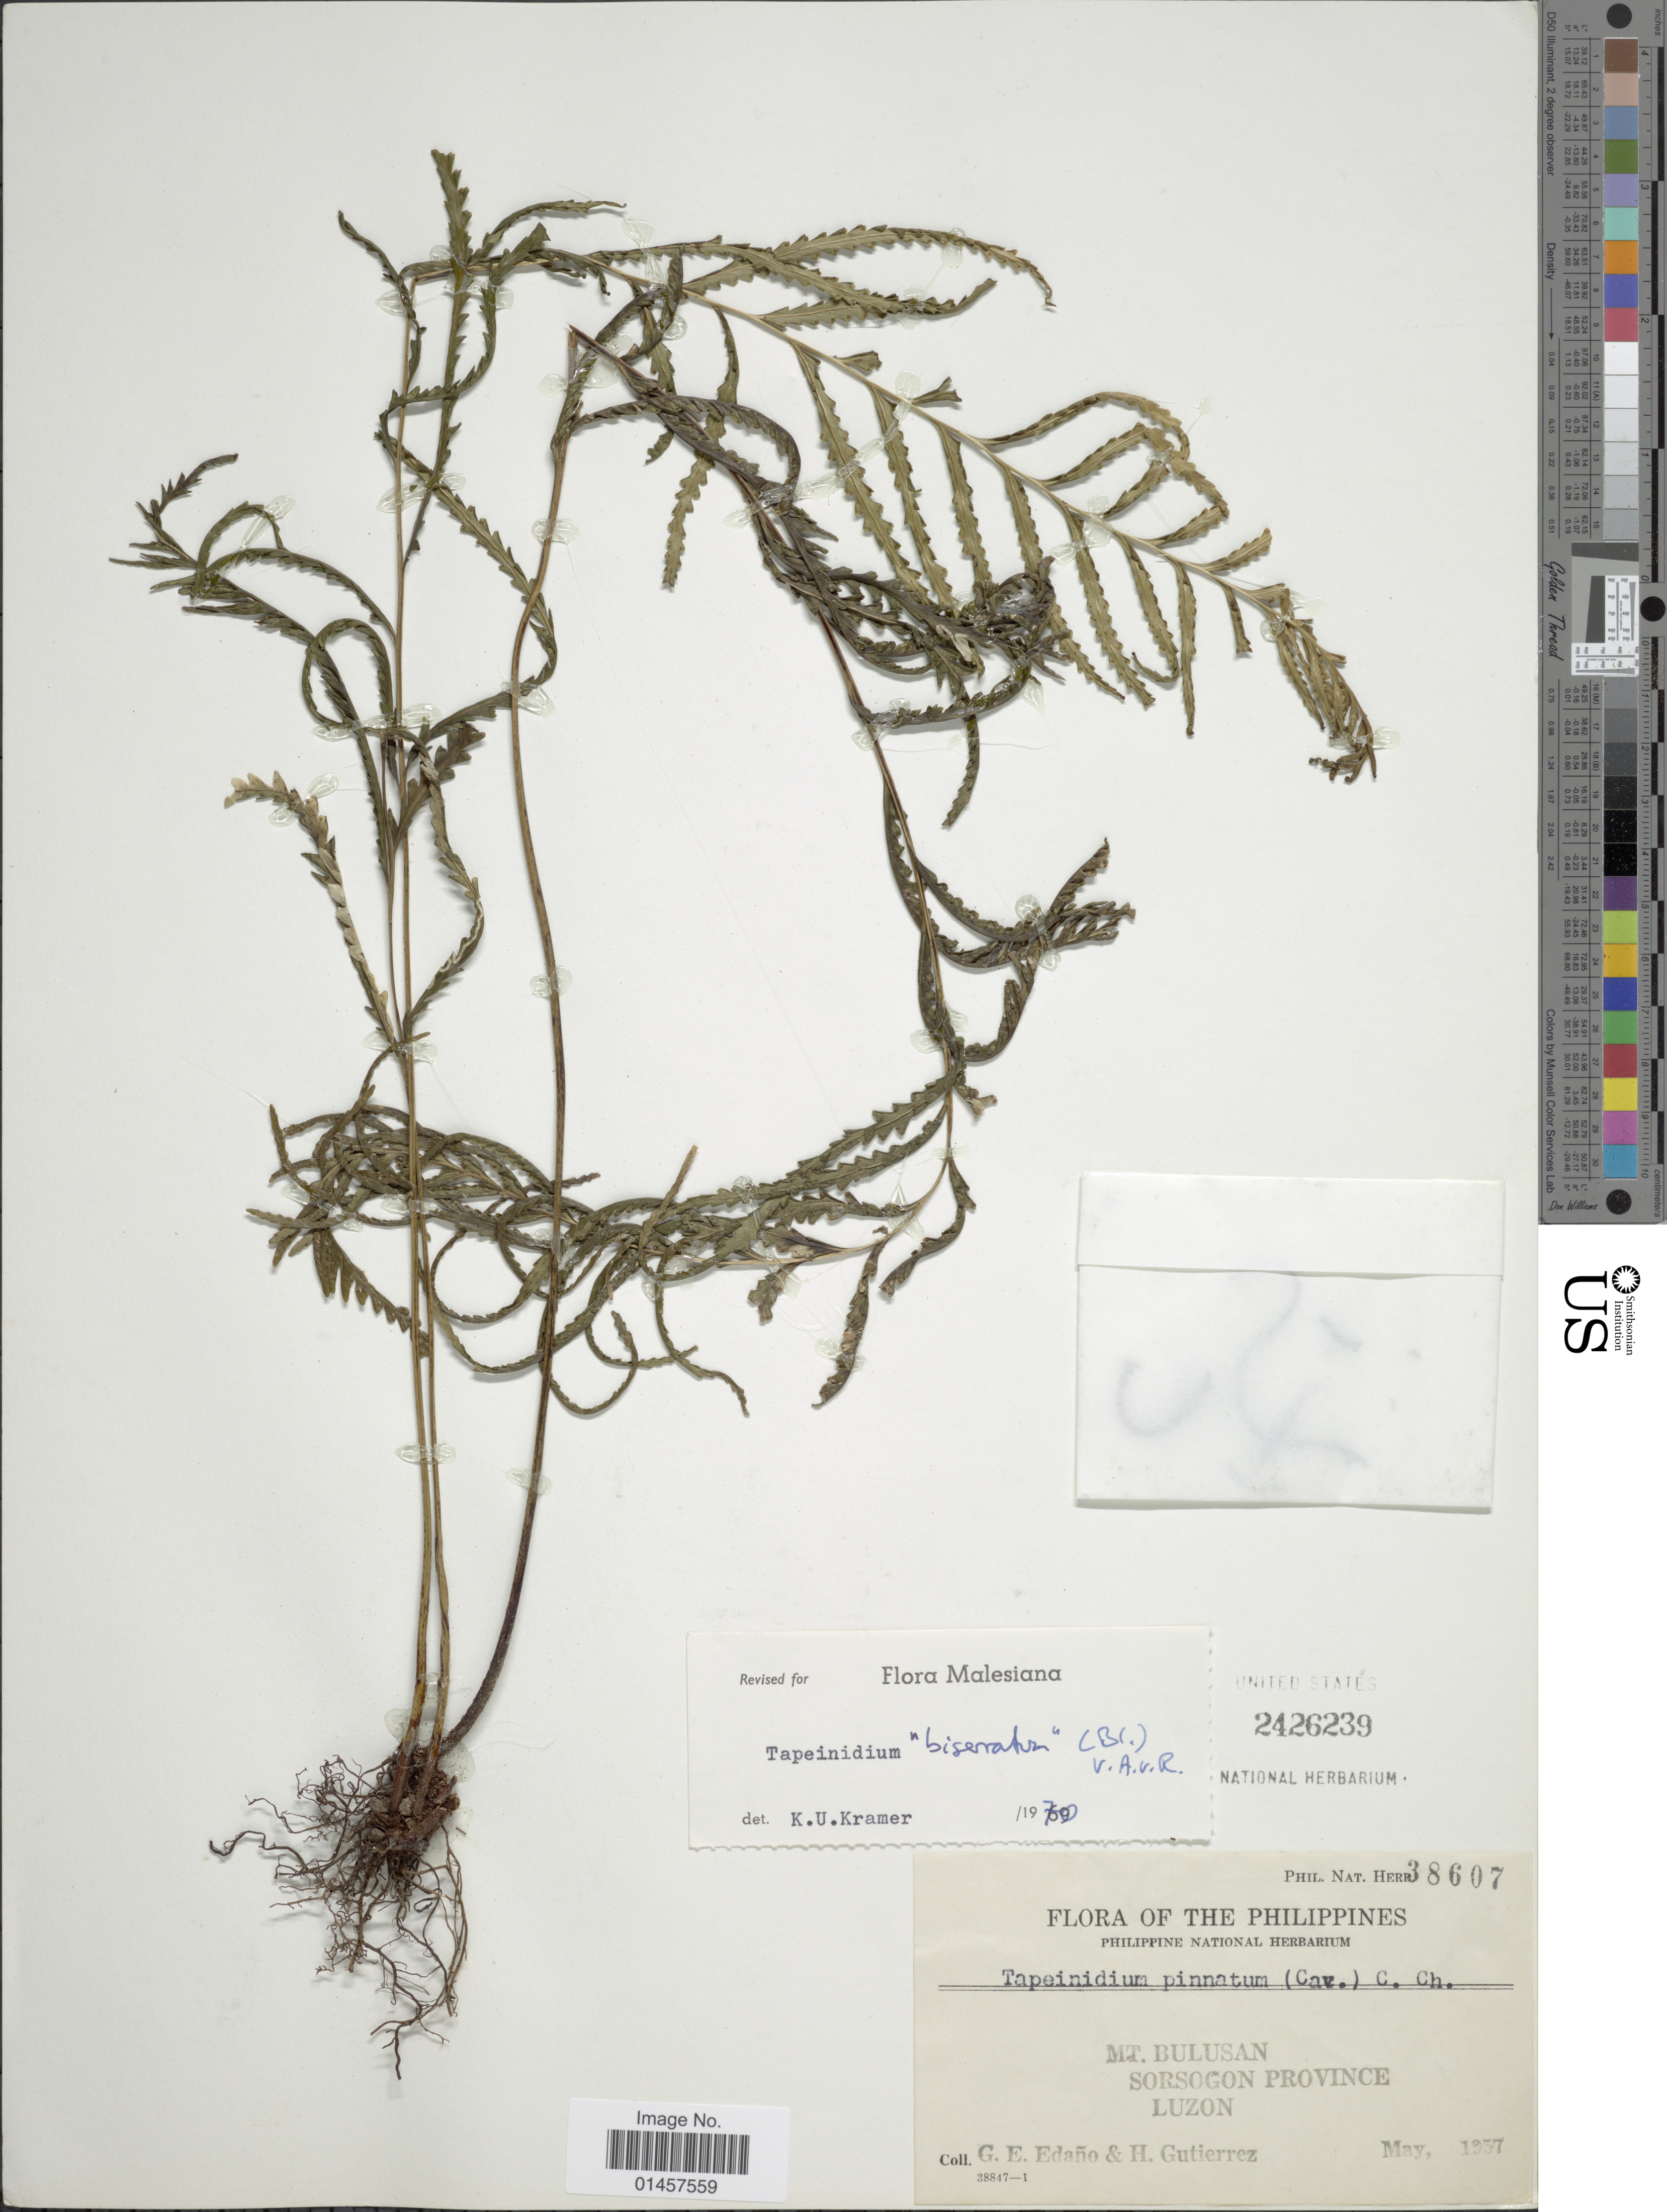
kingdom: Plantae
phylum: Tracheophyta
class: Polypodiopsida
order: Polypodiales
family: Lindsaeaceae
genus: Tapeinidium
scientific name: Tapeinidium biserratum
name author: (Blume) Alderw.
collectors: G. E. Edaño & H. Gutierrez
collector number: Phil. Nat. Herb. 38607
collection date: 1957-05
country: Philippines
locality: Mt. Bulusan, Sorsogon Province, Luzon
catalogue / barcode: US 2426239